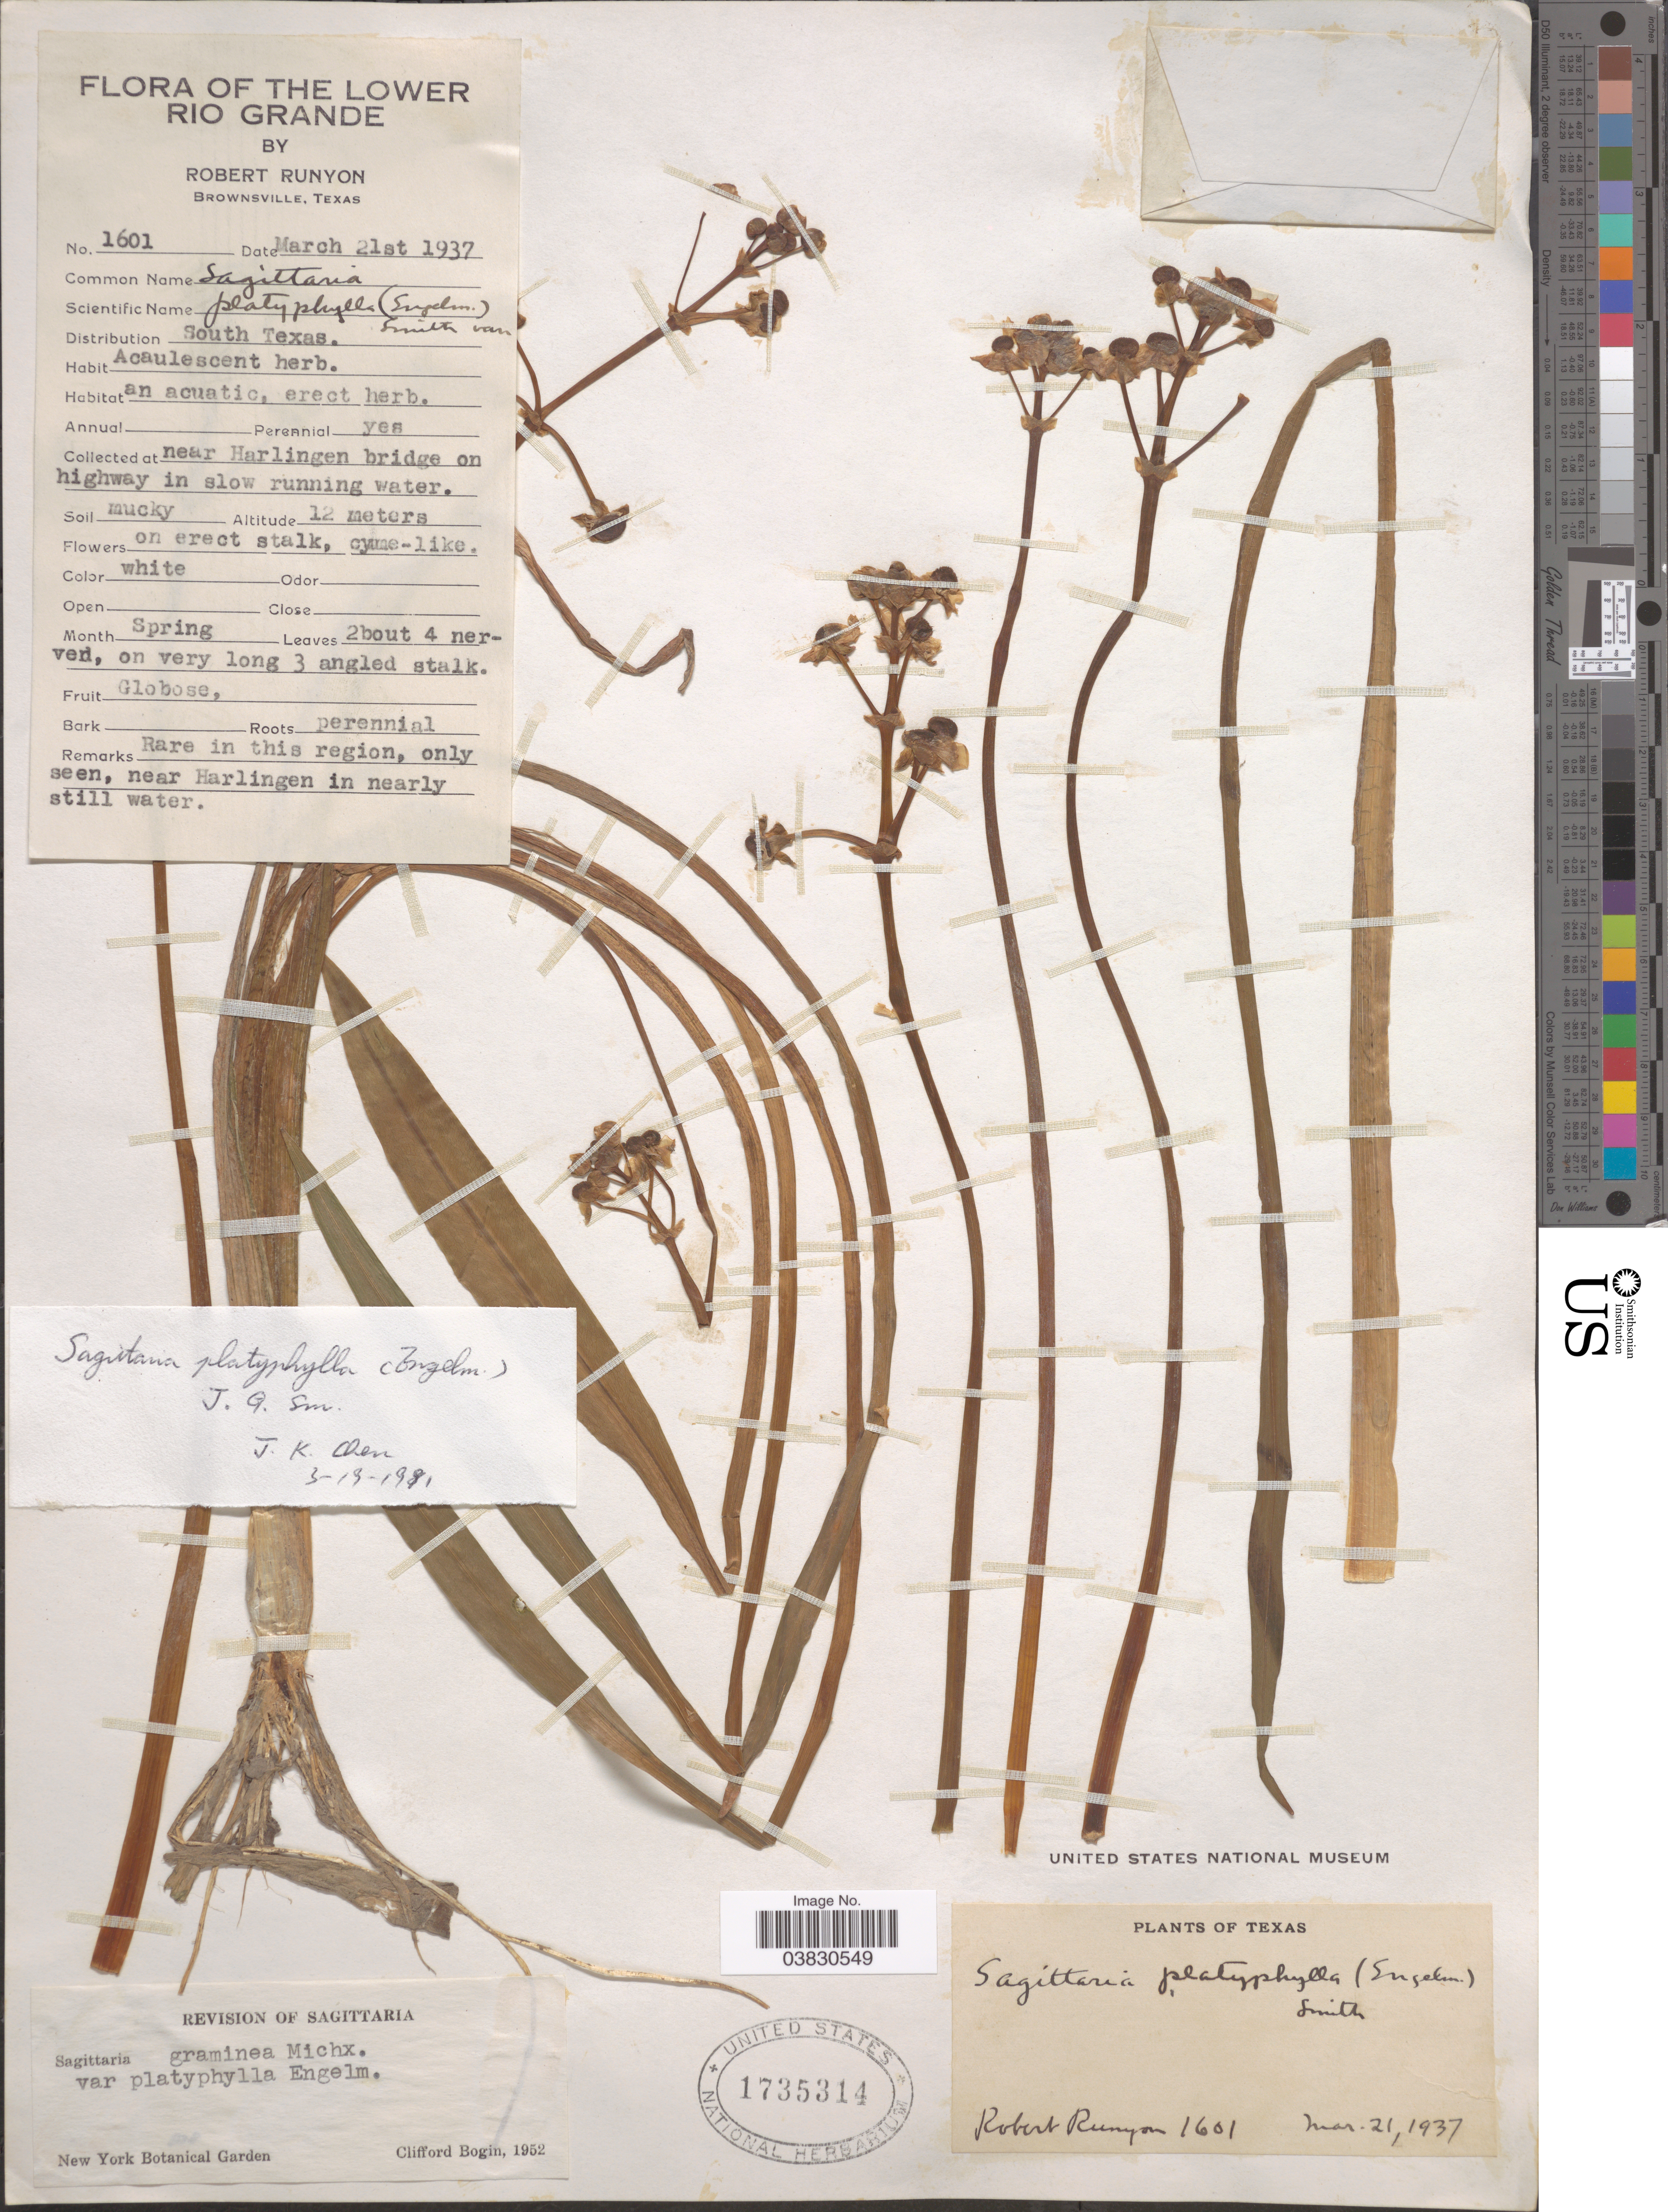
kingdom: Plantae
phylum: Tracheophyta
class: Liliopsida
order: Alismatales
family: Alismataceae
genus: Sagittaria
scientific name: Sagittaria platyphylla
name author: (Englem.) J.G. Sm.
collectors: R. Runyon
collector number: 1601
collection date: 1937-03-21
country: United States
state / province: Texas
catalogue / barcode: US 1735314